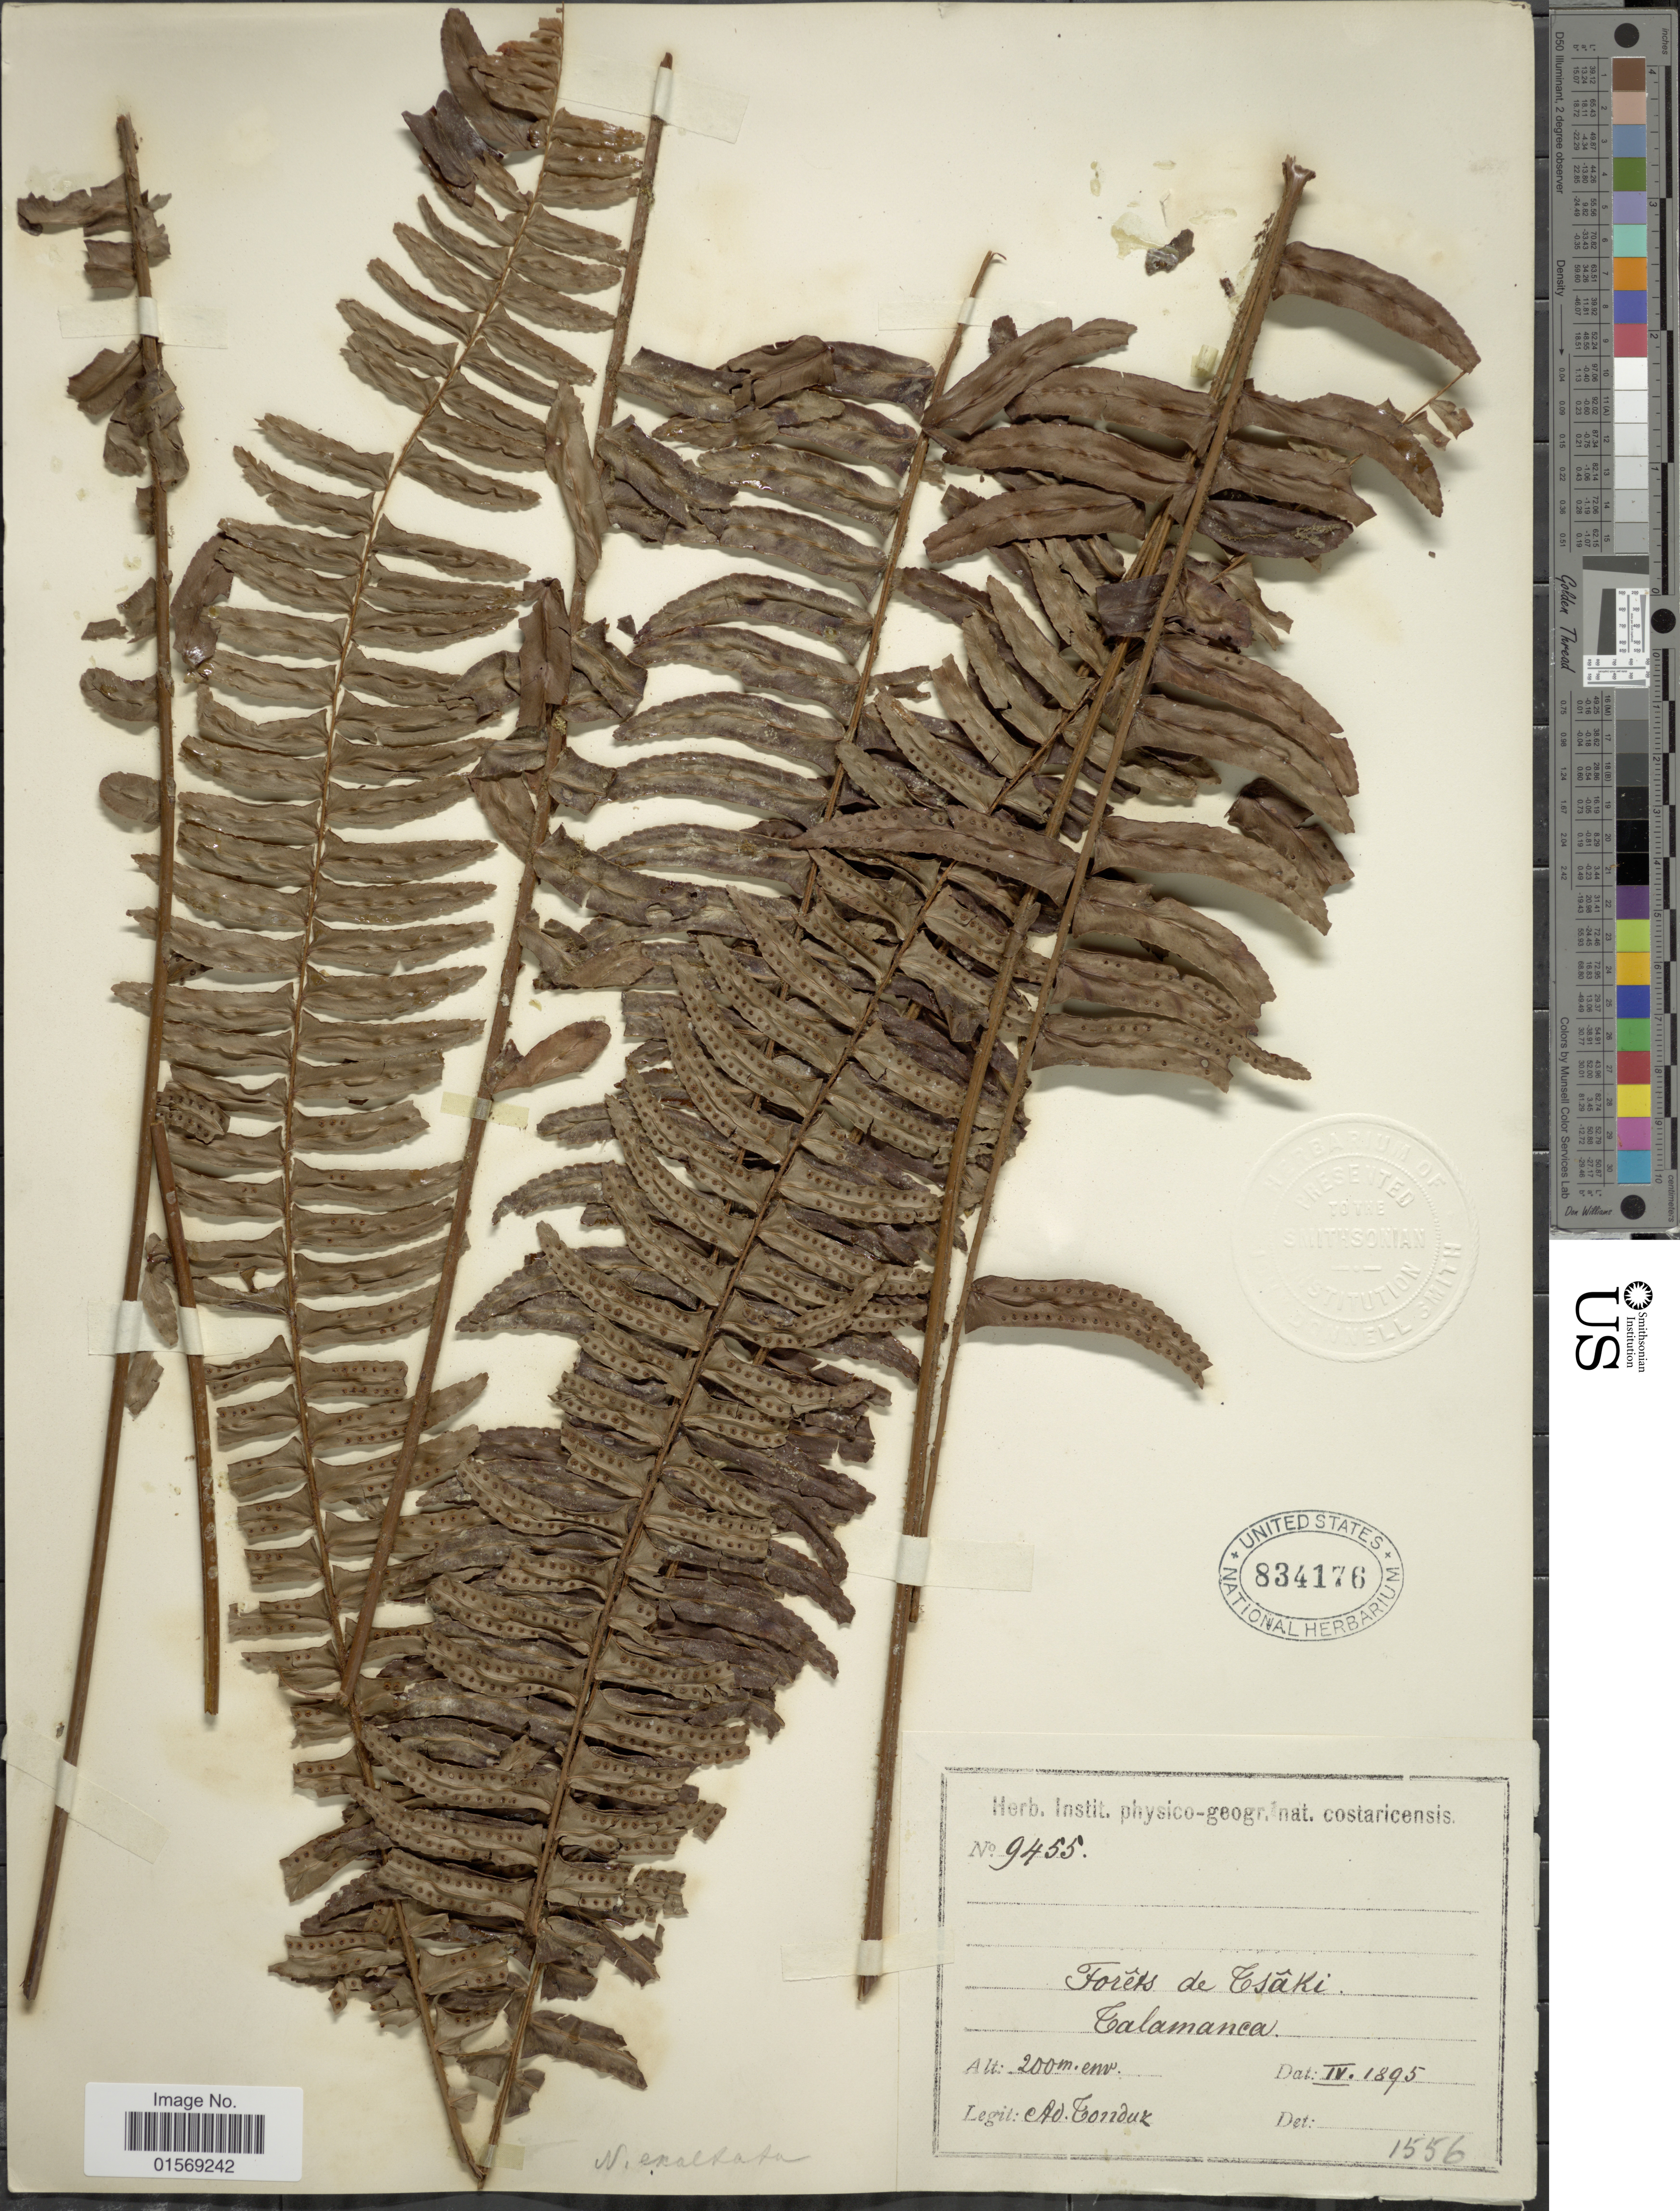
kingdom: Plantae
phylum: Tracheophyta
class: Polypodiopsida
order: Polypodiales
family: Nephrolepidaceae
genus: Nephrolepis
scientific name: Nephrolepis rivularis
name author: (Vahl) Mett. ex Krug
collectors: A. Tonduz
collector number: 9455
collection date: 1895-04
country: Costa Rica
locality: Forets de Tsaki, Talamanca.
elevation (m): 200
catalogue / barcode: US 834176